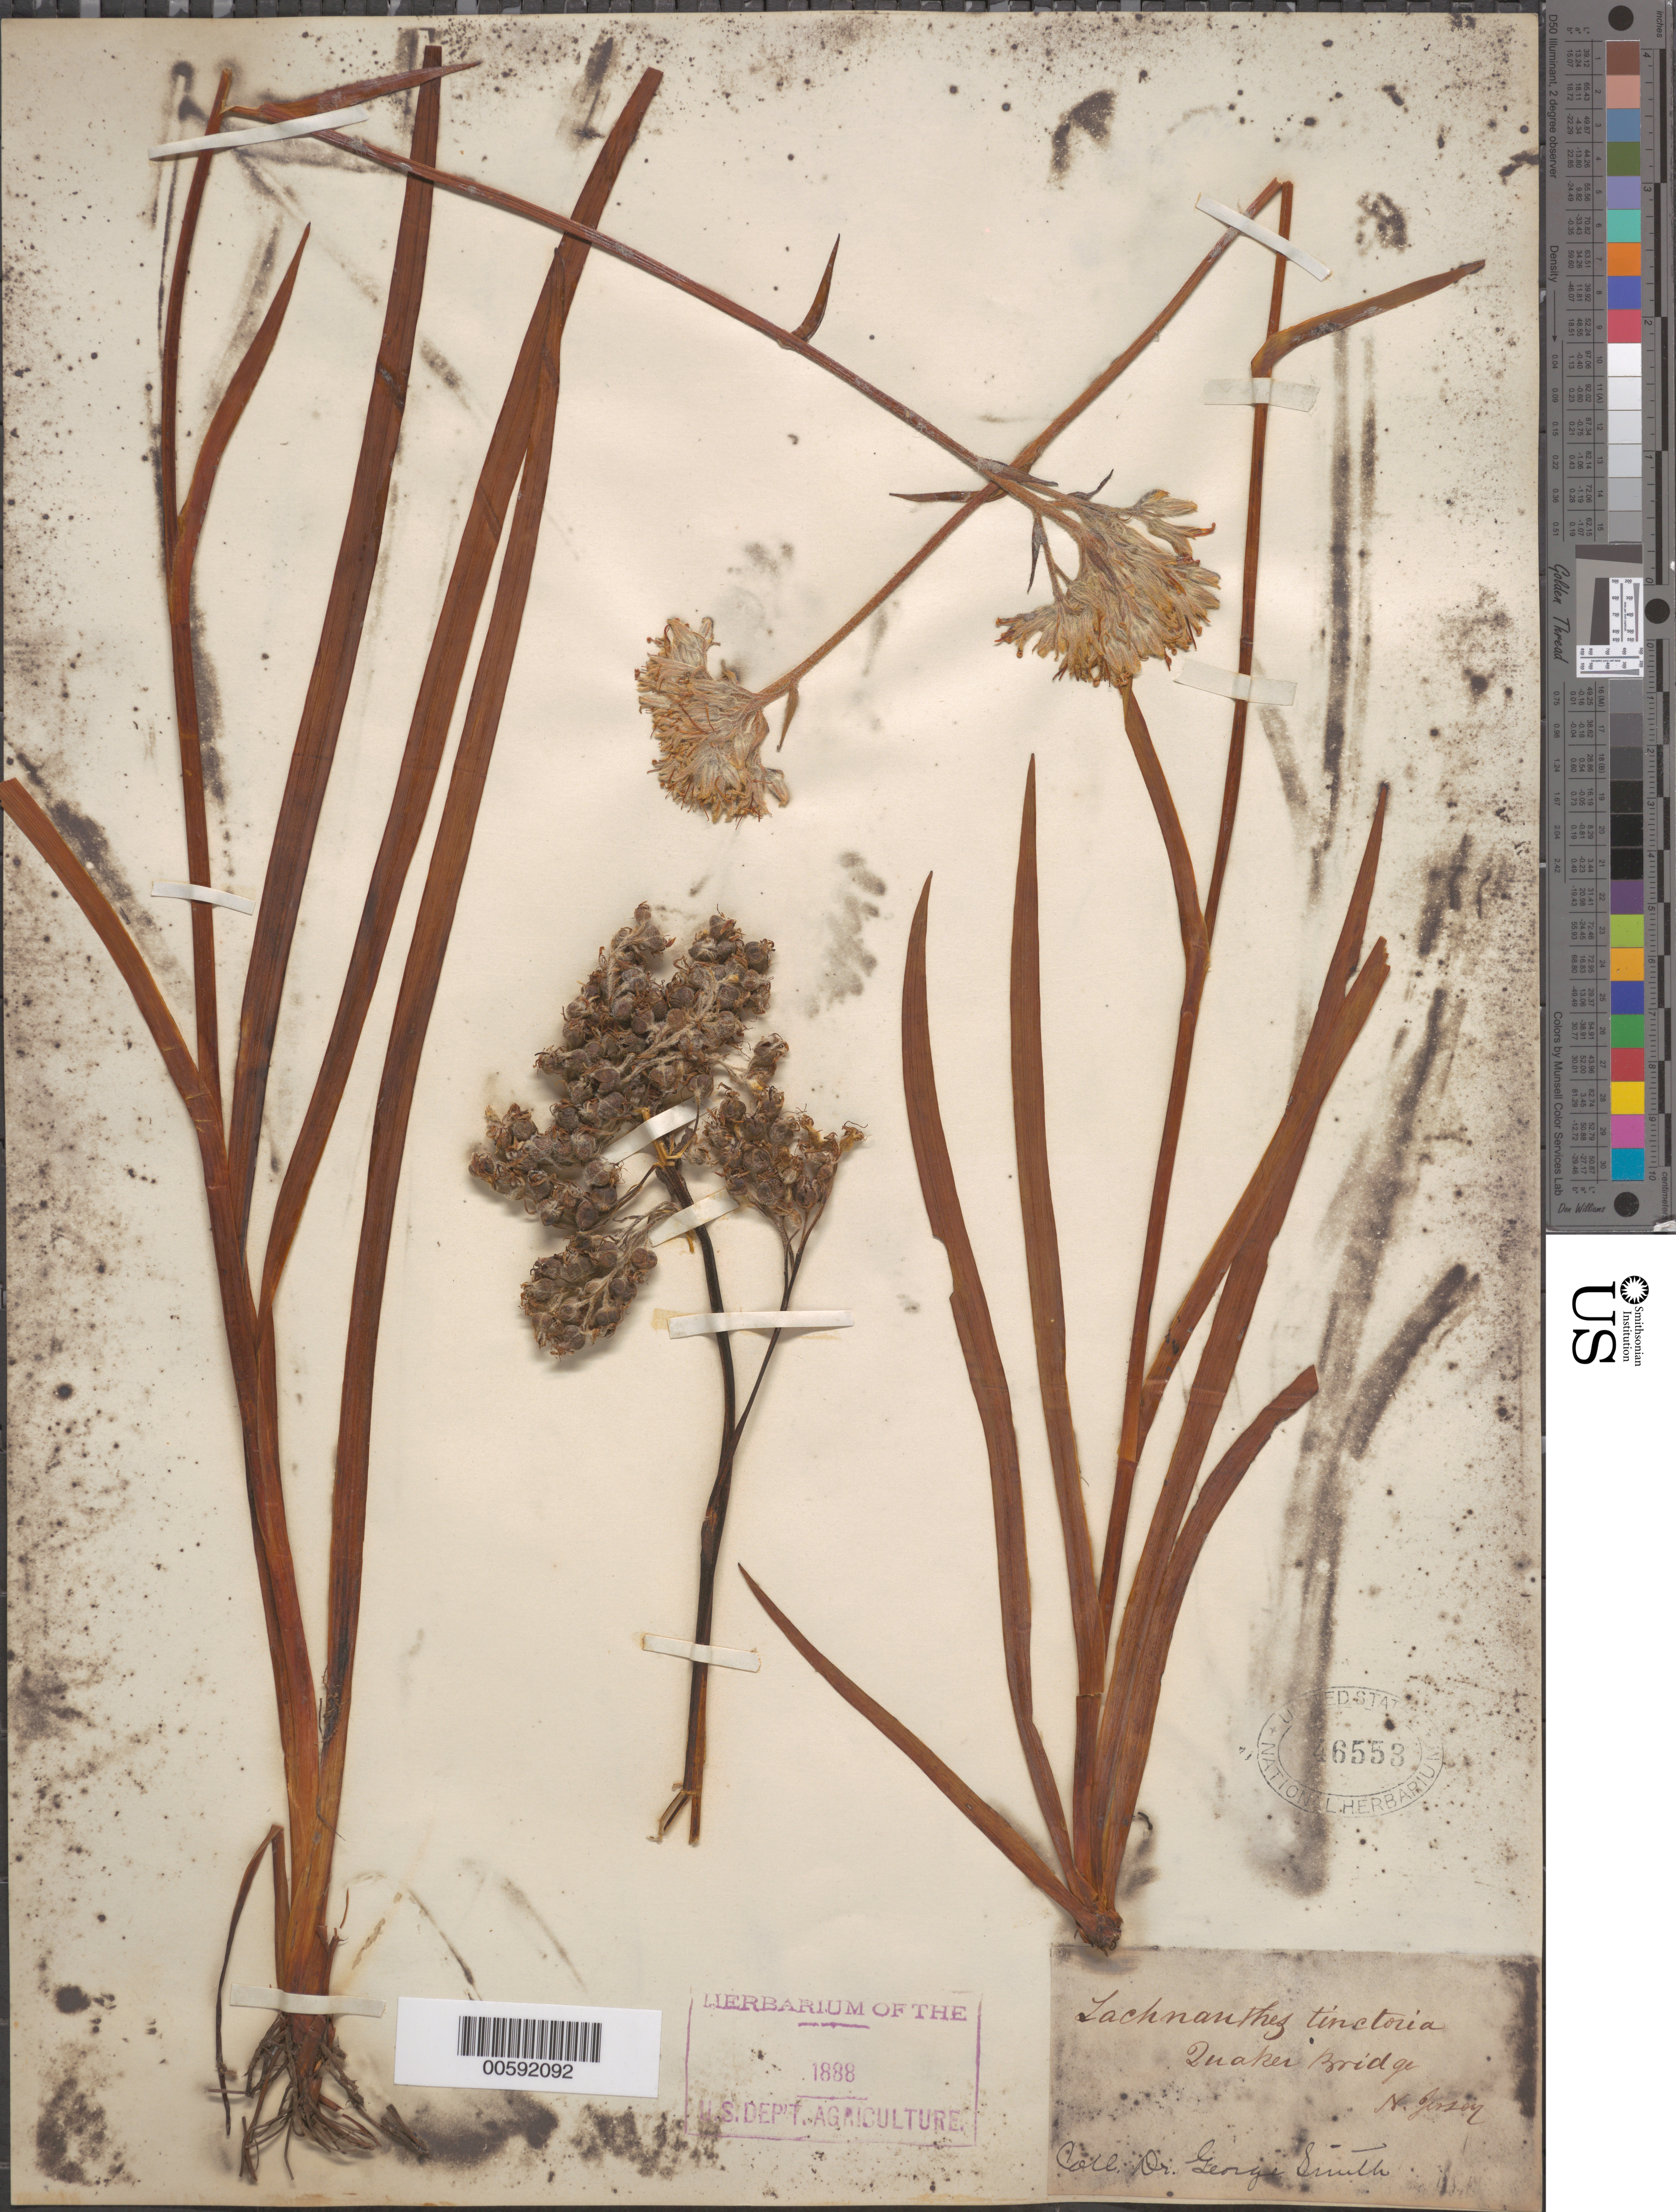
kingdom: Plantae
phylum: Tracheophyta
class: Liliopsida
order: Commelinales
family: Haemodoraceae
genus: Lachnanthes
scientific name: Lachnanthes tinctoria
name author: (Walter ex J.F. Gmel.) Elliott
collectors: G. Smith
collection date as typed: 1888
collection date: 1888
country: United States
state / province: New Jersey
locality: Quaker Bridge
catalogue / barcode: US 46553